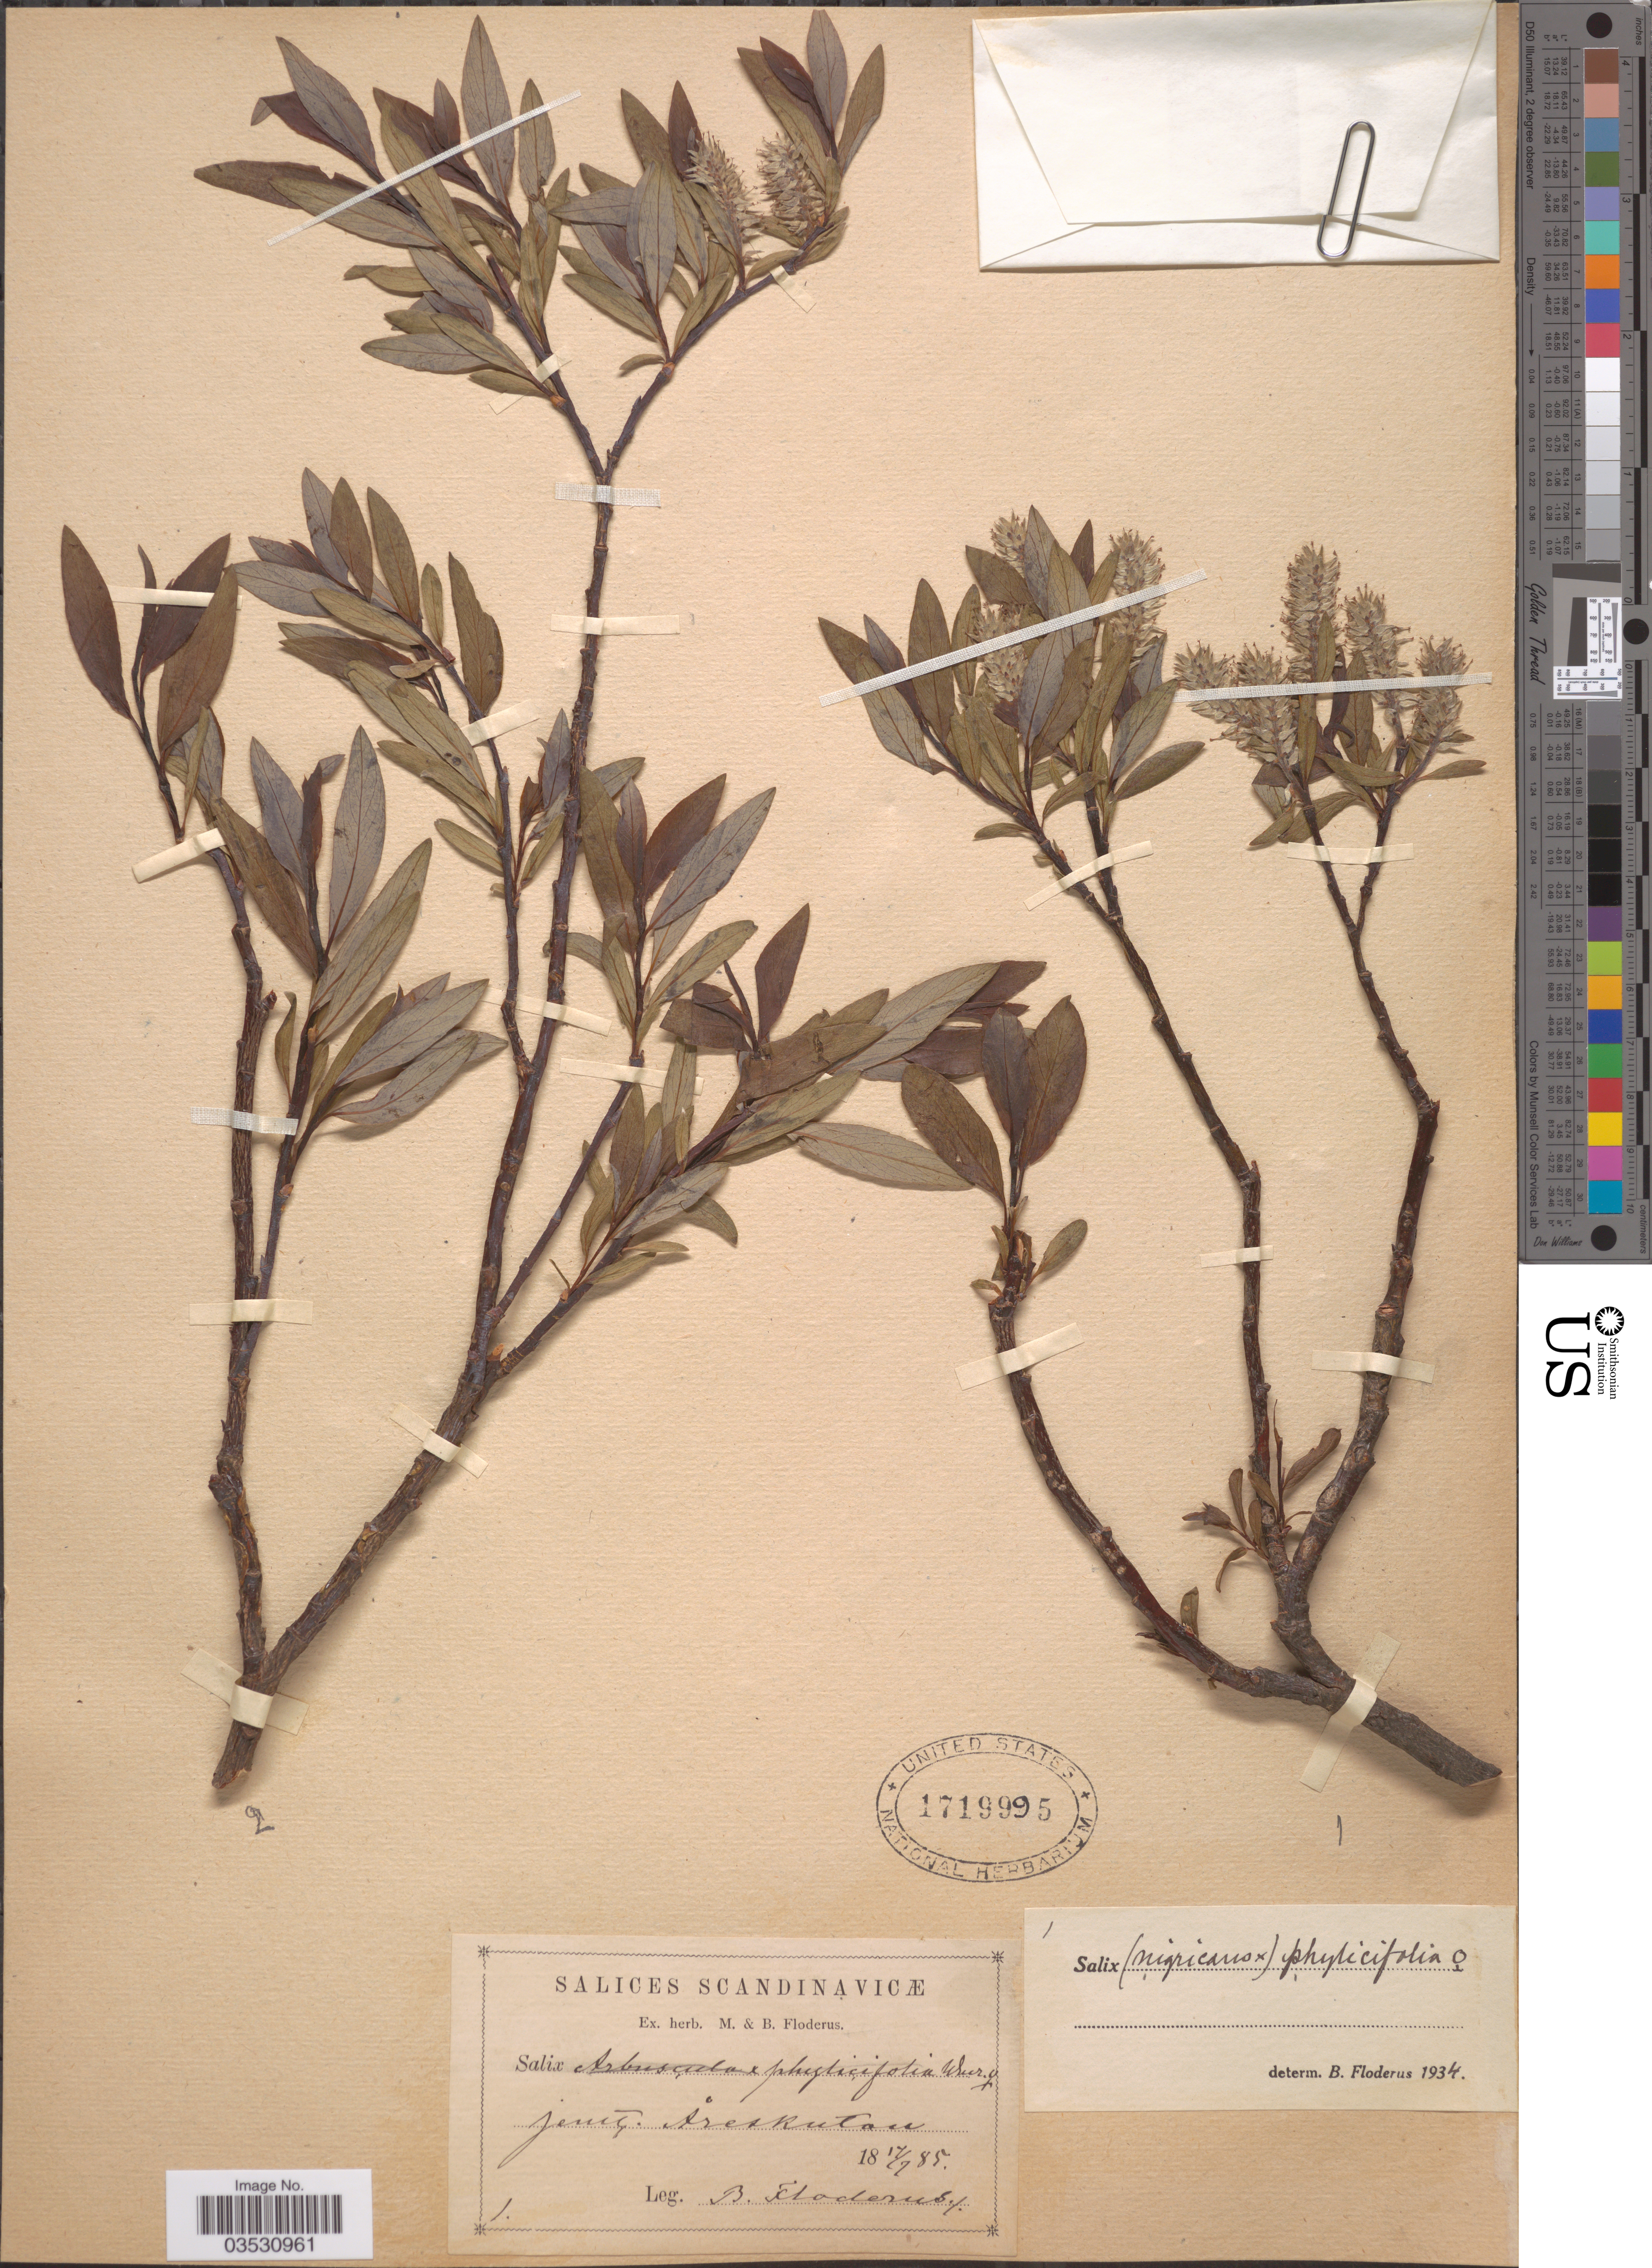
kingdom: Plantae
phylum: Tracheophyta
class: Magnoliopsida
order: Malpighiales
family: Salicaceae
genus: Salix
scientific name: Salix phylicifolia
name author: L.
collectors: B. G. O. Floderus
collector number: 1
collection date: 1885-07-17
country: Sweden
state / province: Jämtland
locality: Scandinavicæ. Jemtl. Åreskutan.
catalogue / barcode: US 1719995